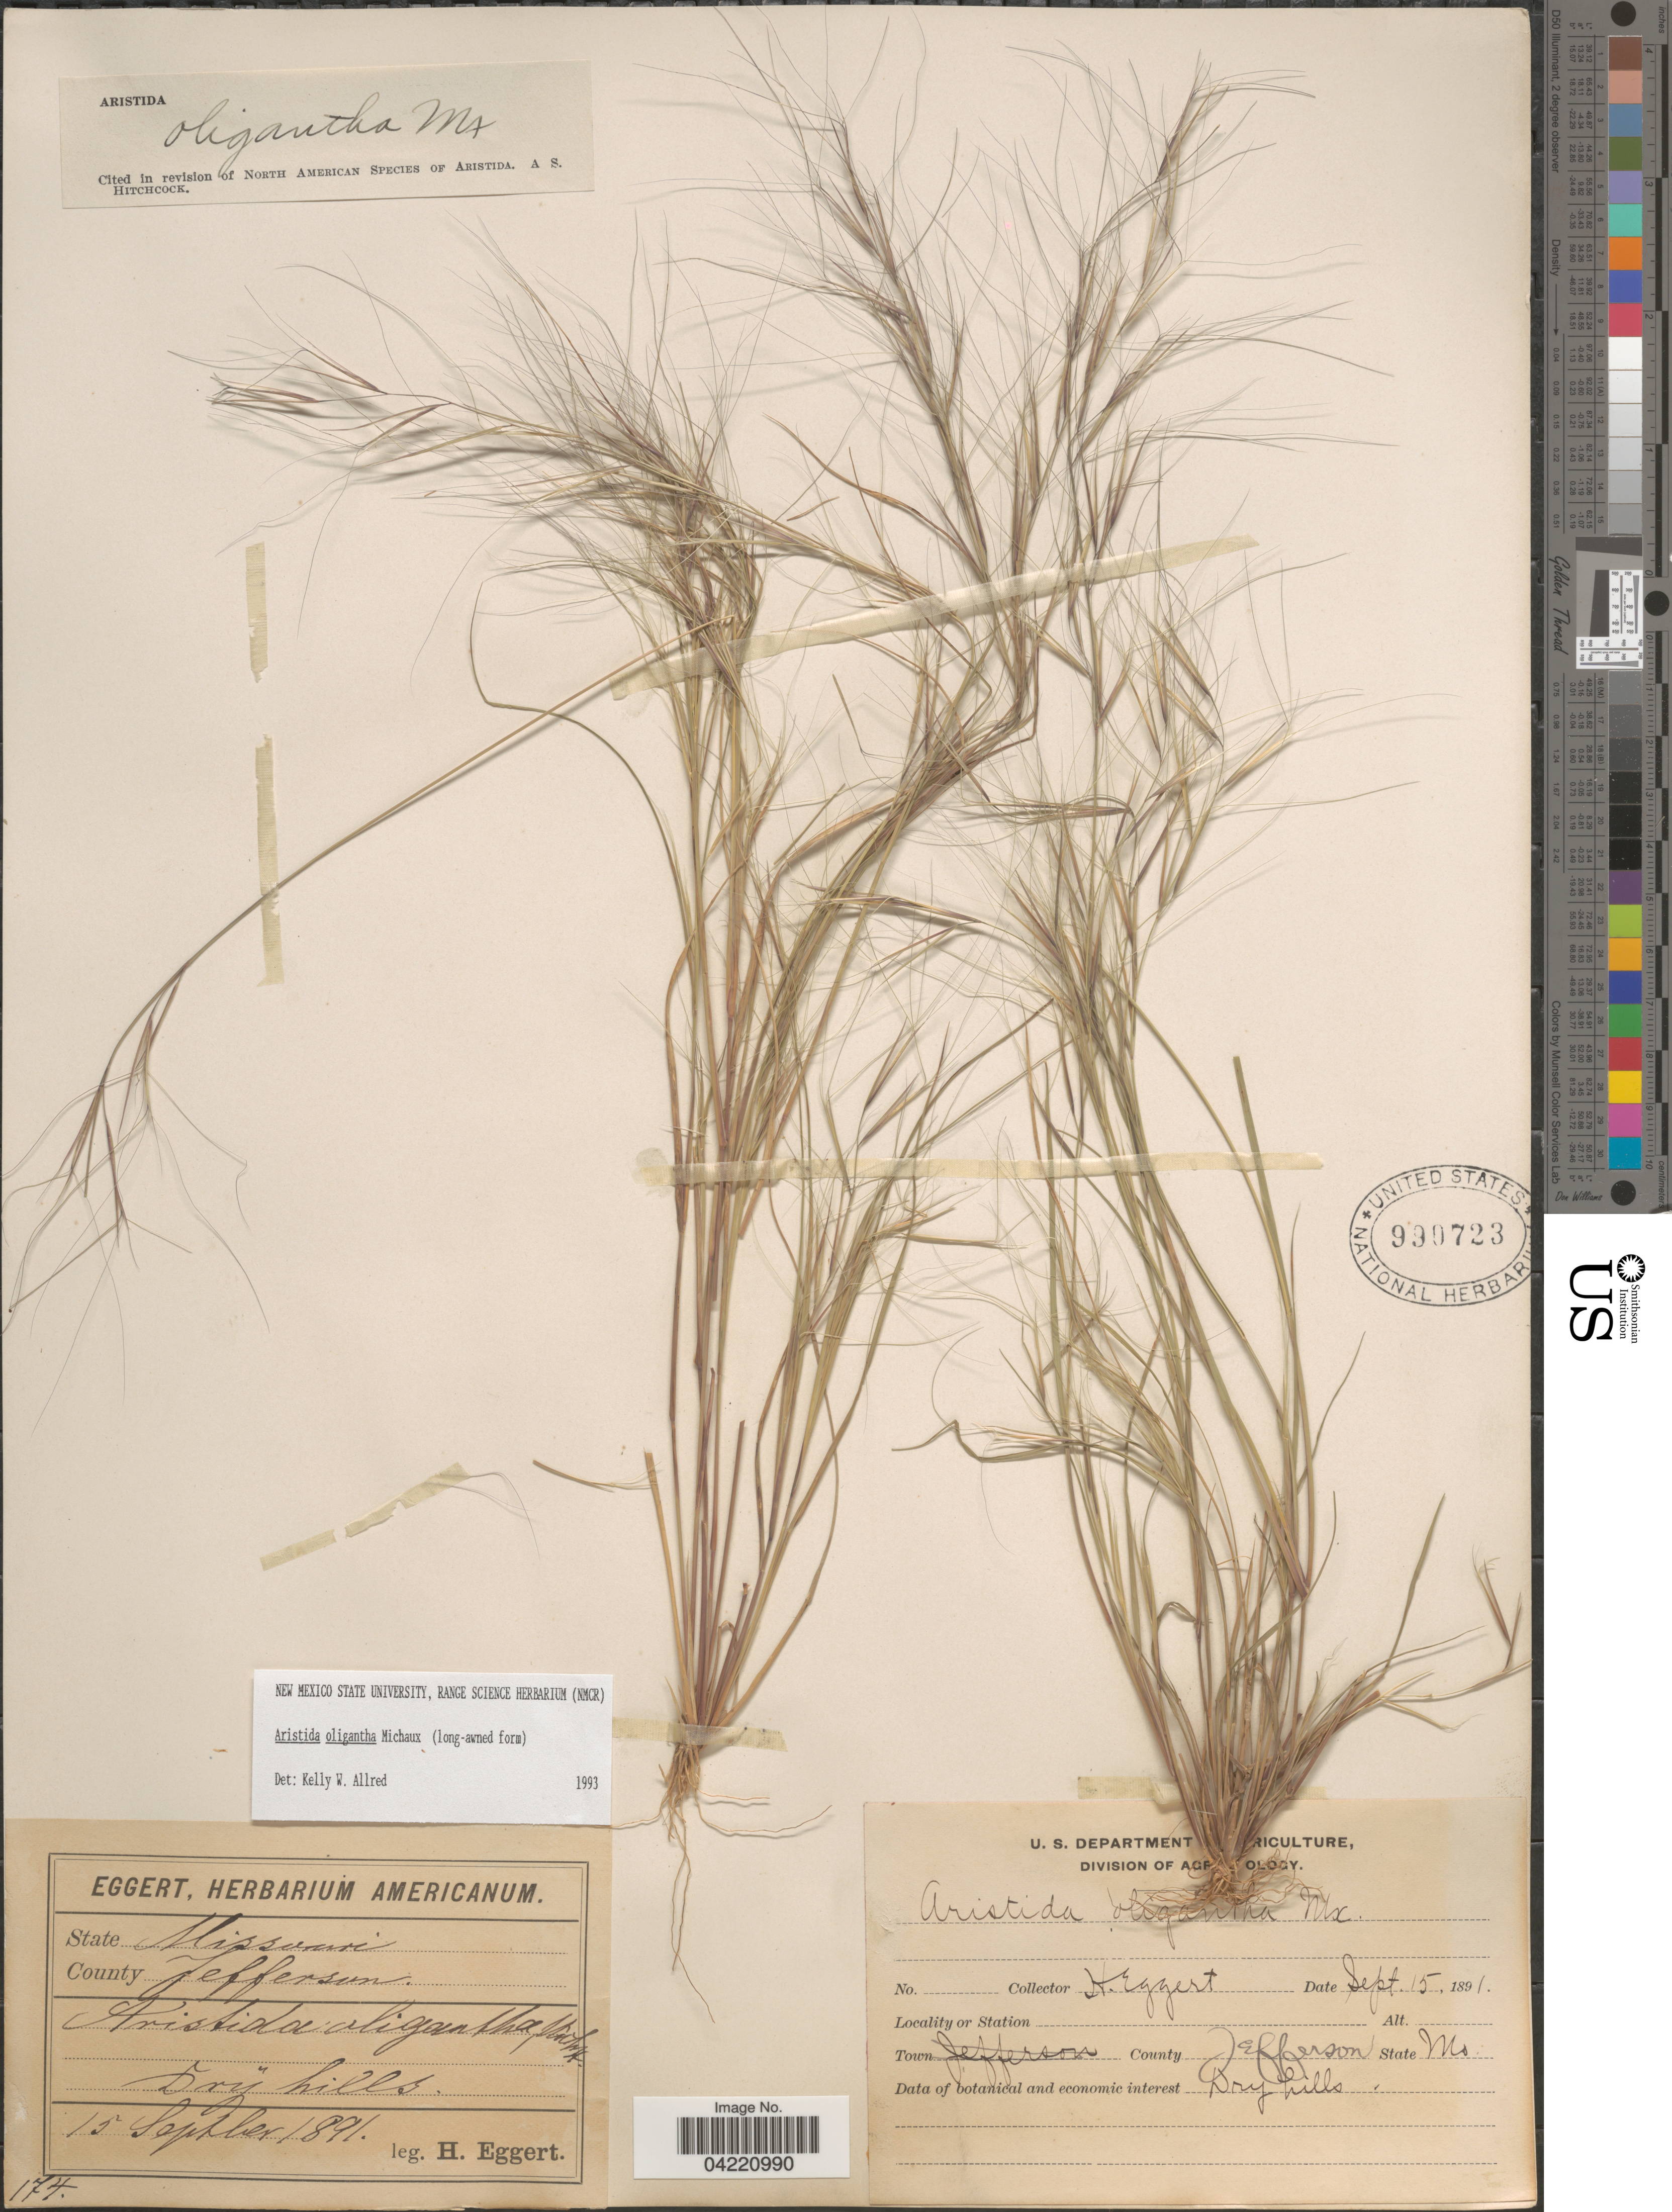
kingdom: Plantae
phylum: Tracheophyta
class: Liliopsida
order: Poales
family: Poaceae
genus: Aristida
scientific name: Aristida oligantha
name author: Michx.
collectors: H. Eggert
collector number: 174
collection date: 1891-09-15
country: United States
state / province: Missouri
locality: County Jefferson.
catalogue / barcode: US 990723